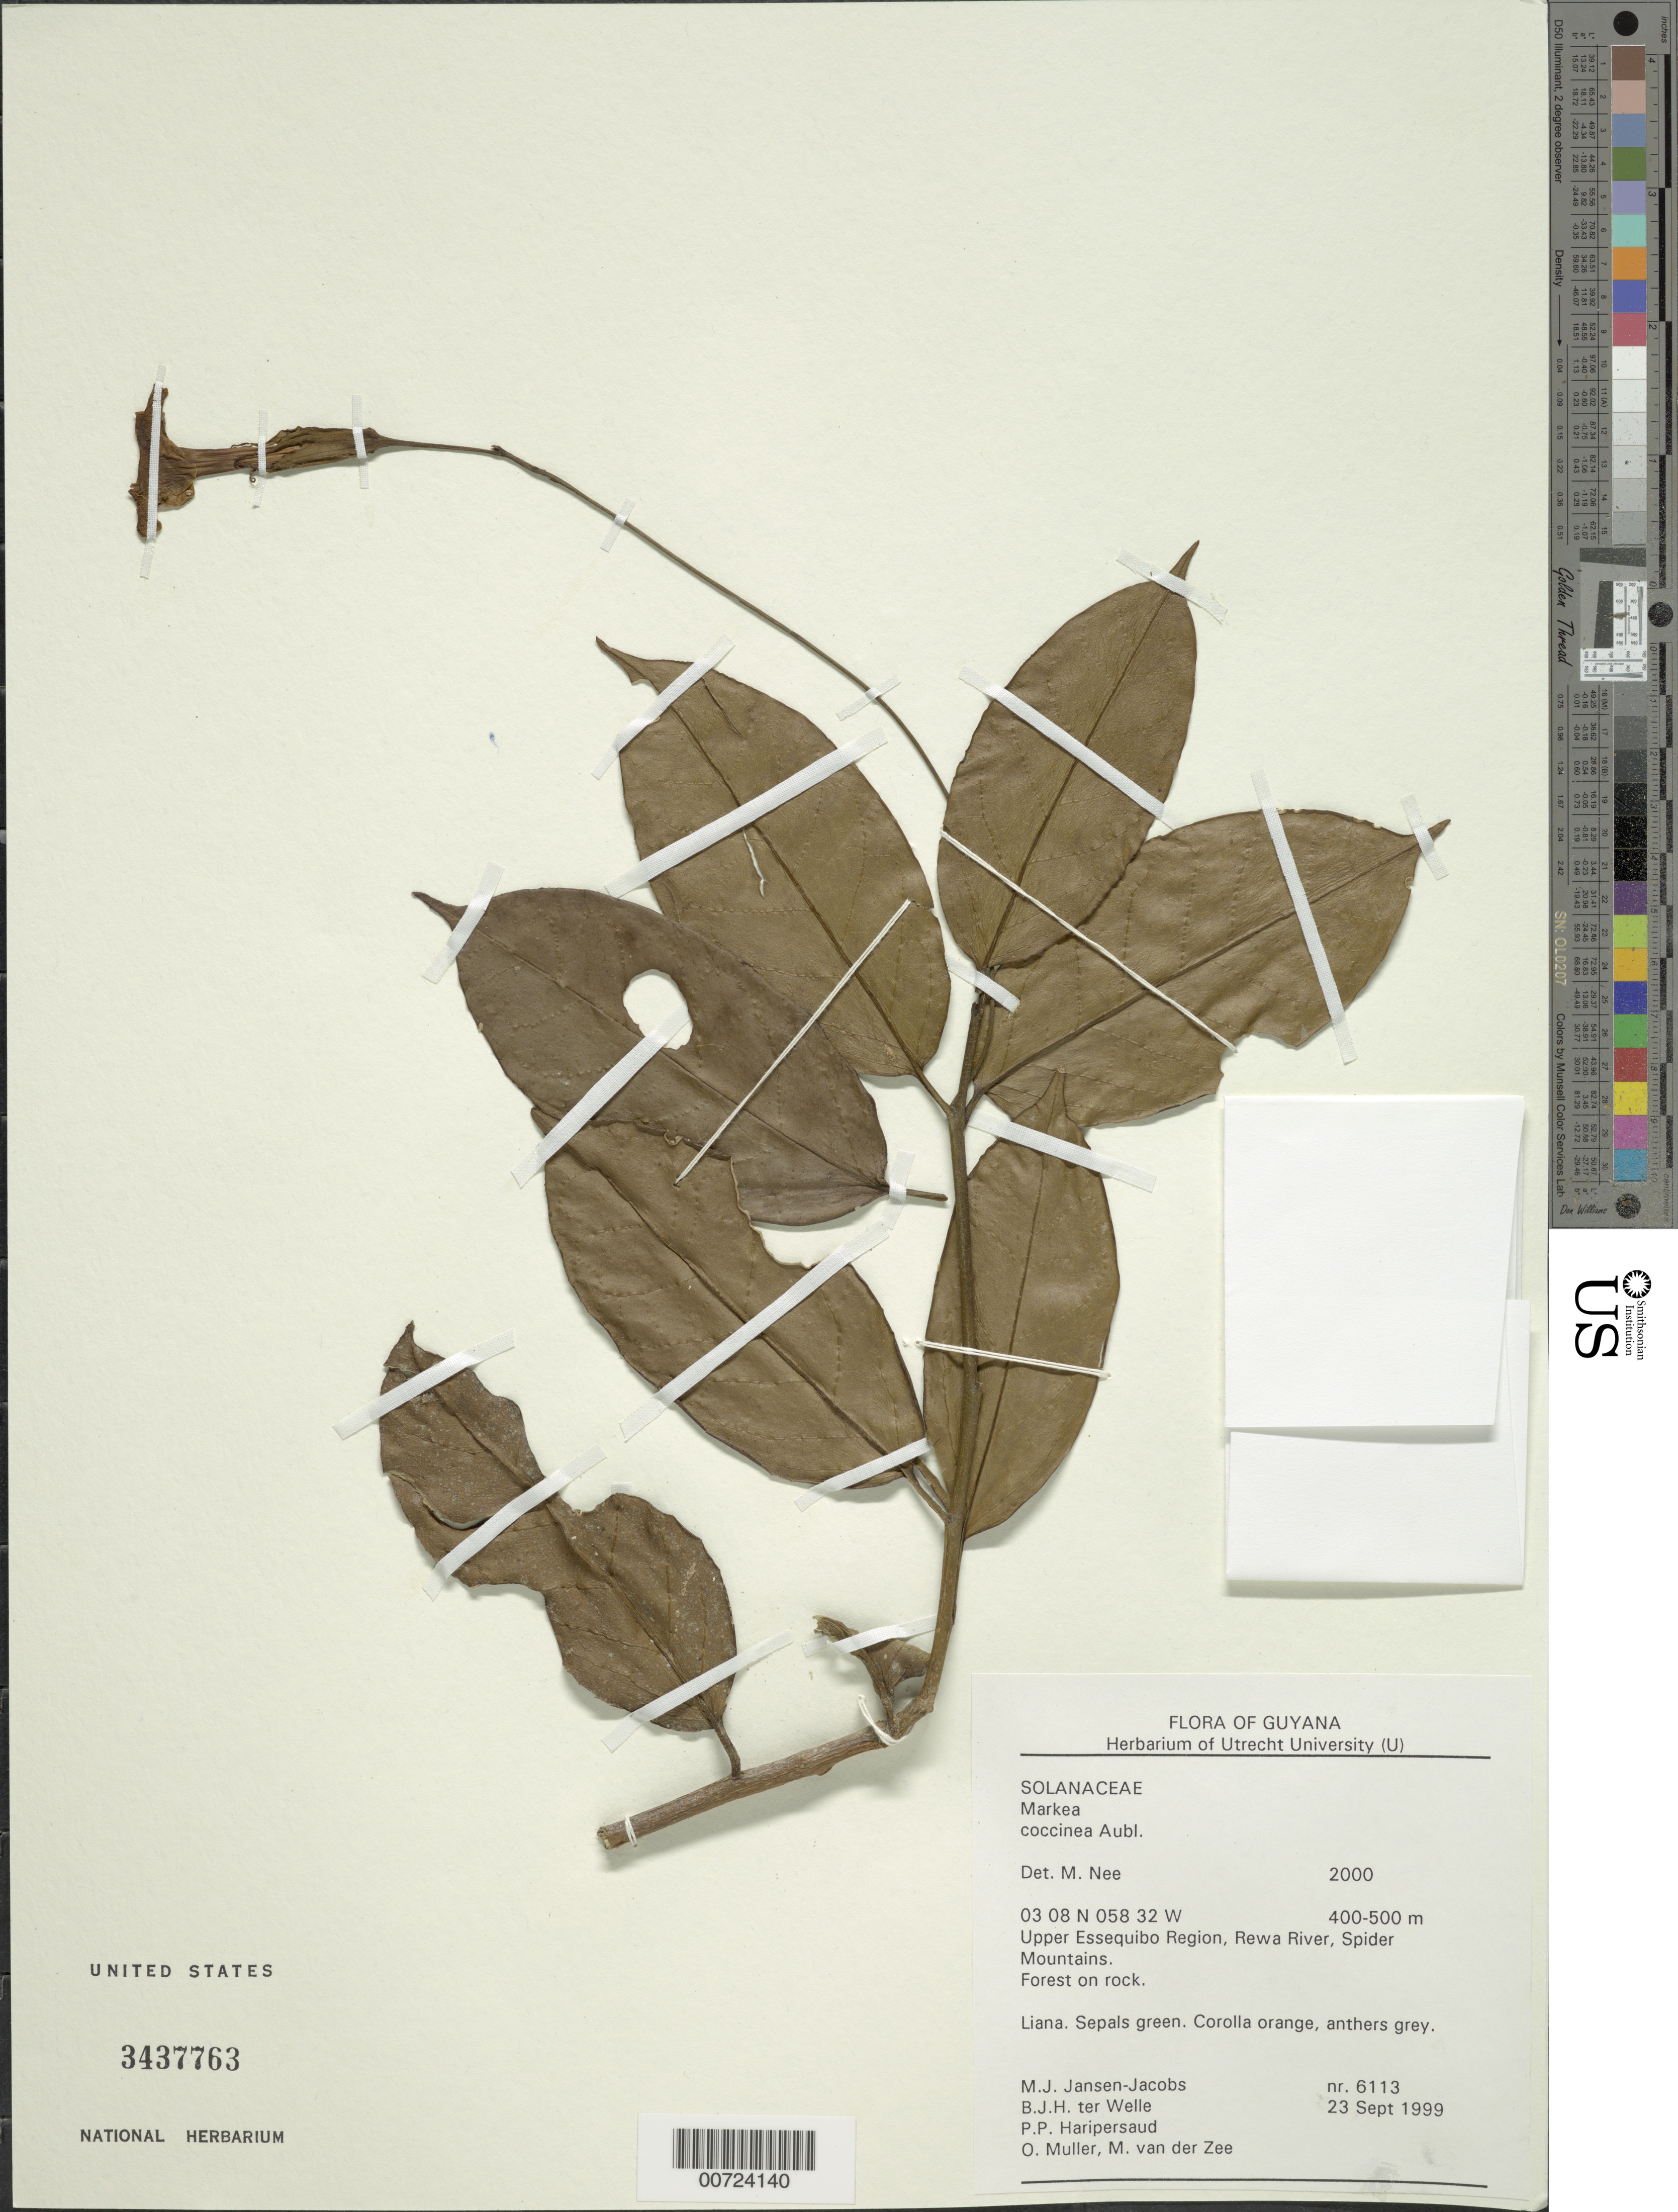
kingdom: Plantae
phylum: Tracheophyta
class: Magnoliopsida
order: Solanales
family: Solanaceae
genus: Markea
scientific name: Markea coccinea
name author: Rich.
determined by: Nee, Michael H.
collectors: M. J. Jansen-Jacobs, B. Welle, P. Haripersaud, O. Muller & M. van der Zee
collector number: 6113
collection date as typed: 23-Sep-99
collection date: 1999-09-23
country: Guyana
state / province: U. Takutu-U. Essequibo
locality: Rewa River, Spider Mts., Upper Essequibo Region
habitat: Forest on rock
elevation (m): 400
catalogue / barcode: US 3437763